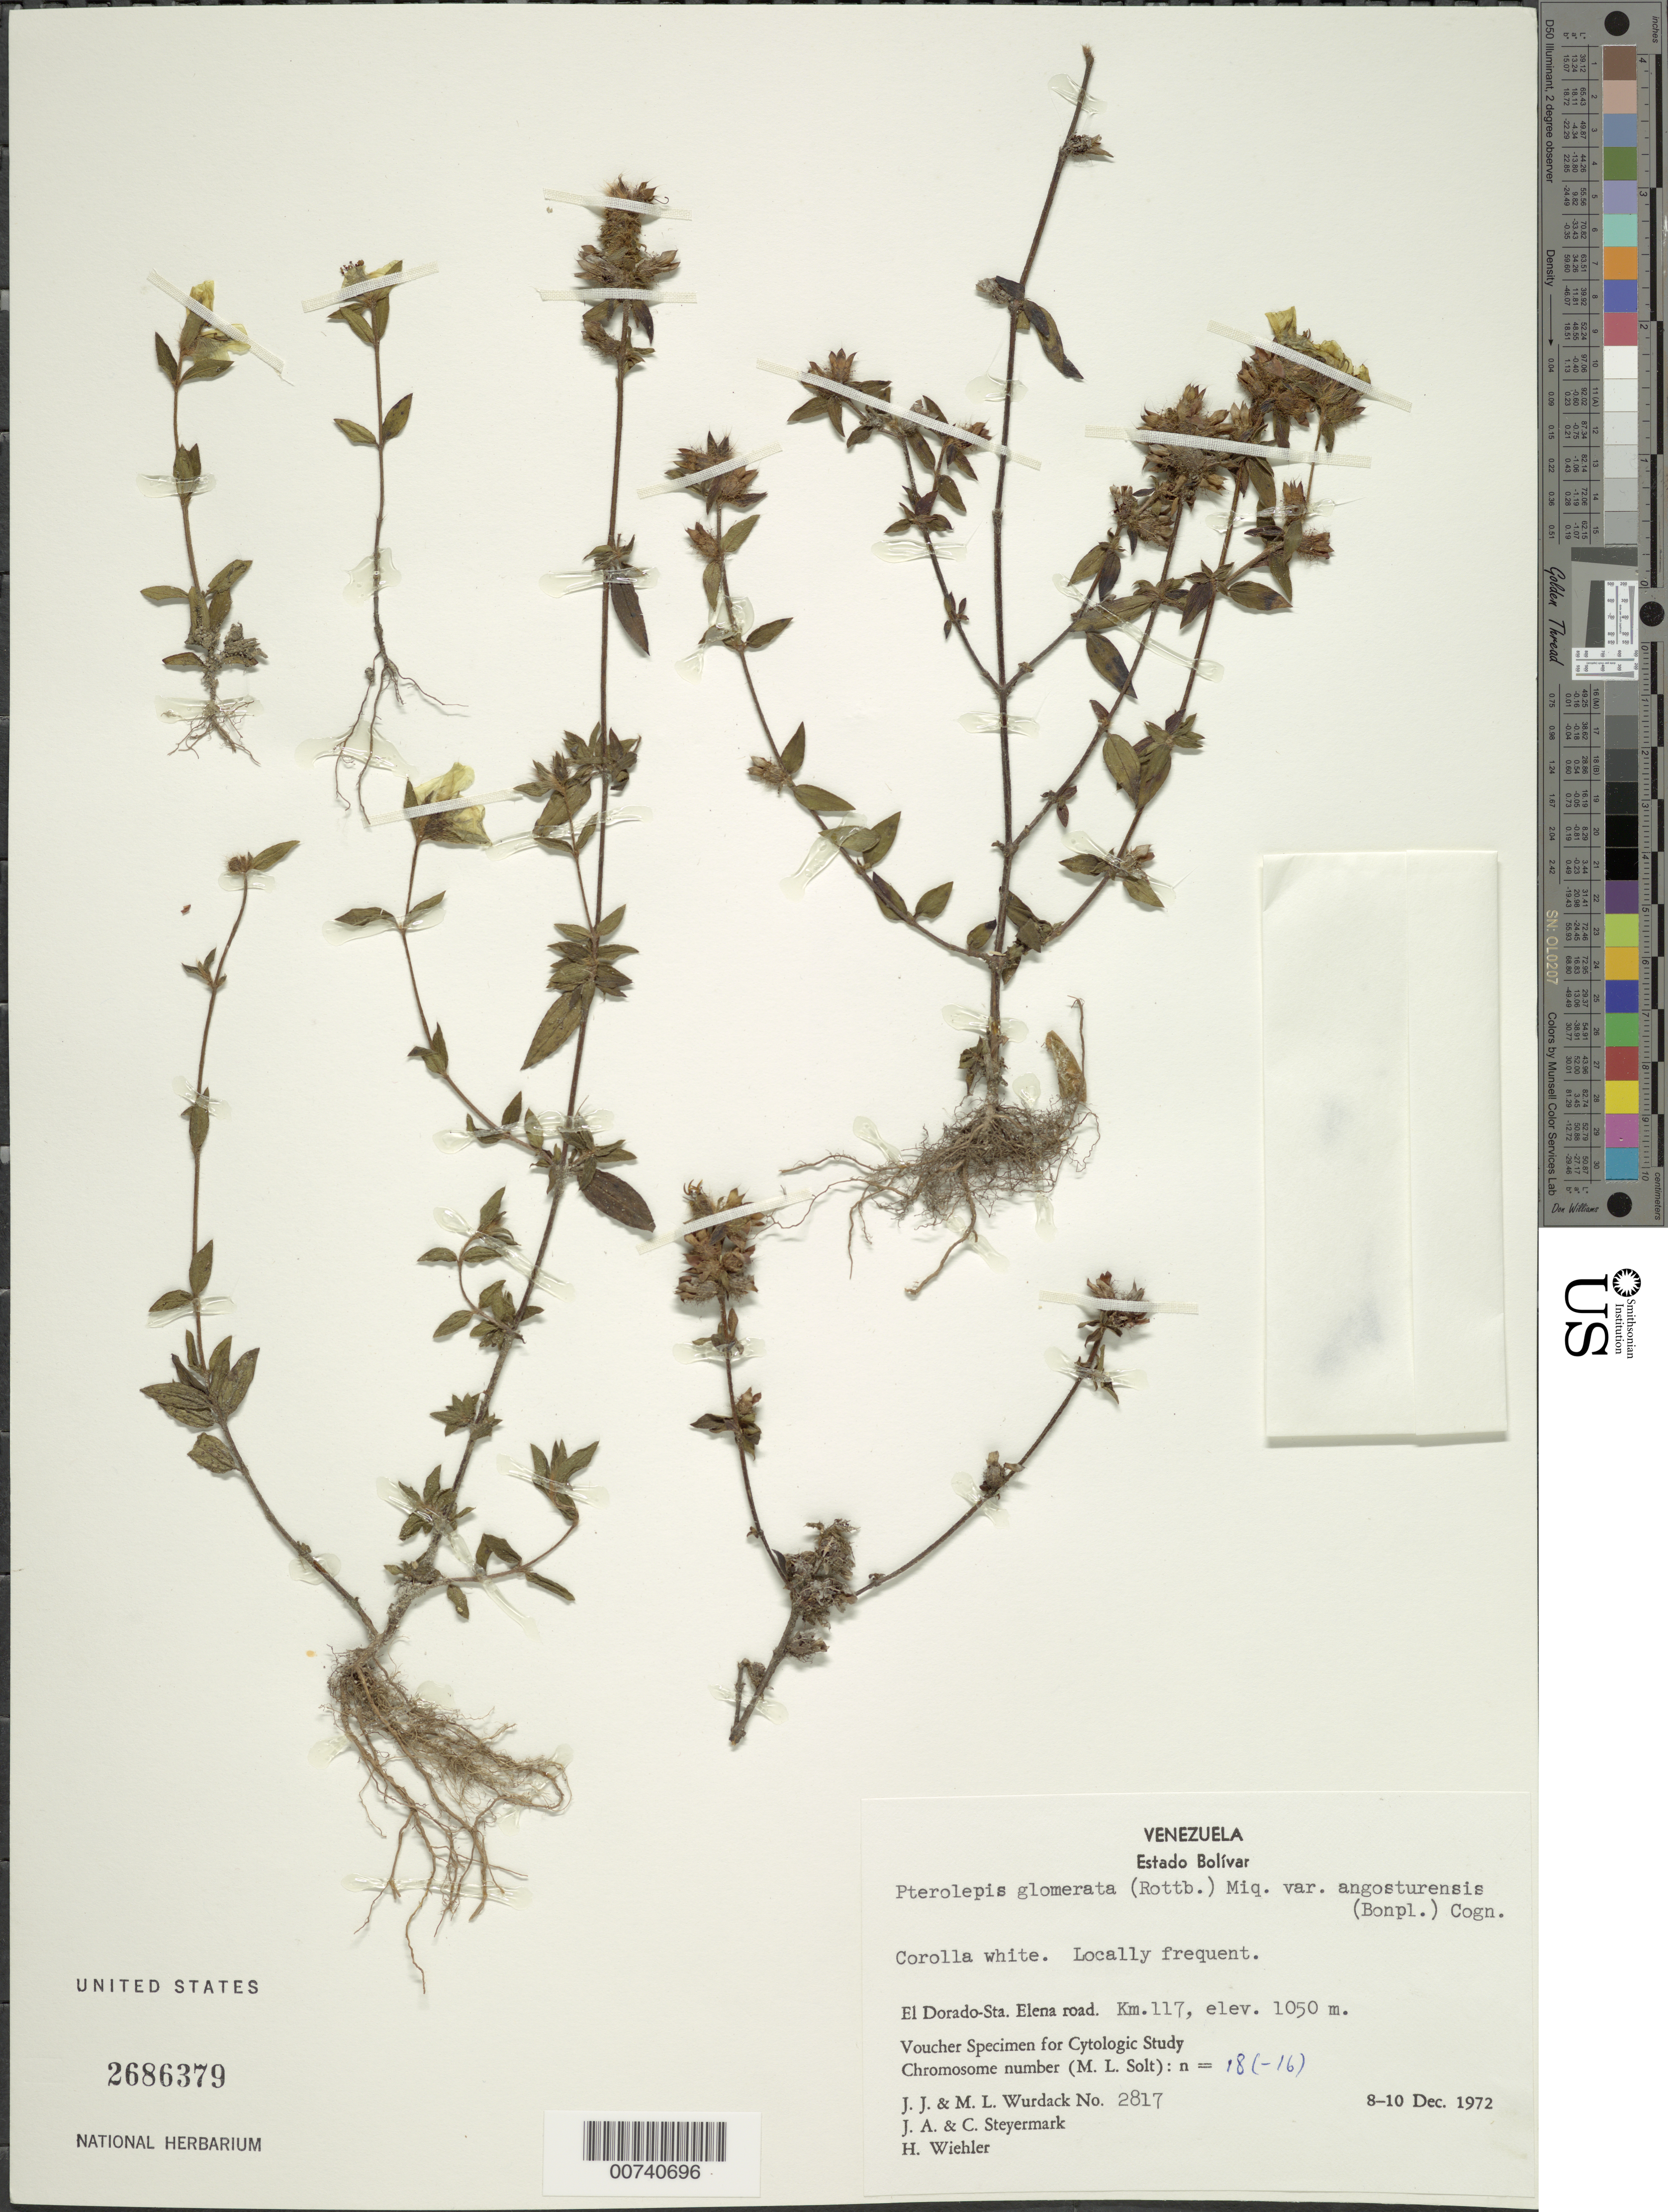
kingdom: Plantae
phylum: Tracheophyta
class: Magnoliopsida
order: Myrtales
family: Melastomataceae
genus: Pterolepis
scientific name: Pterolepis glomerata var. angusturensis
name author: (Bonpl.) Cogn.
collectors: J. J. Wurdack, M. L. Wurdack, J. Steyermark & C. Steyermark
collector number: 2817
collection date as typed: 8-Dec-72 to 10-Dec-72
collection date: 1972-12-08/1972-12-10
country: Venezuela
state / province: Bolívar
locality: El Dorado to Sta. Elena road, km 117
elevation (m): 1050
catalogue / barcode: US 2686379